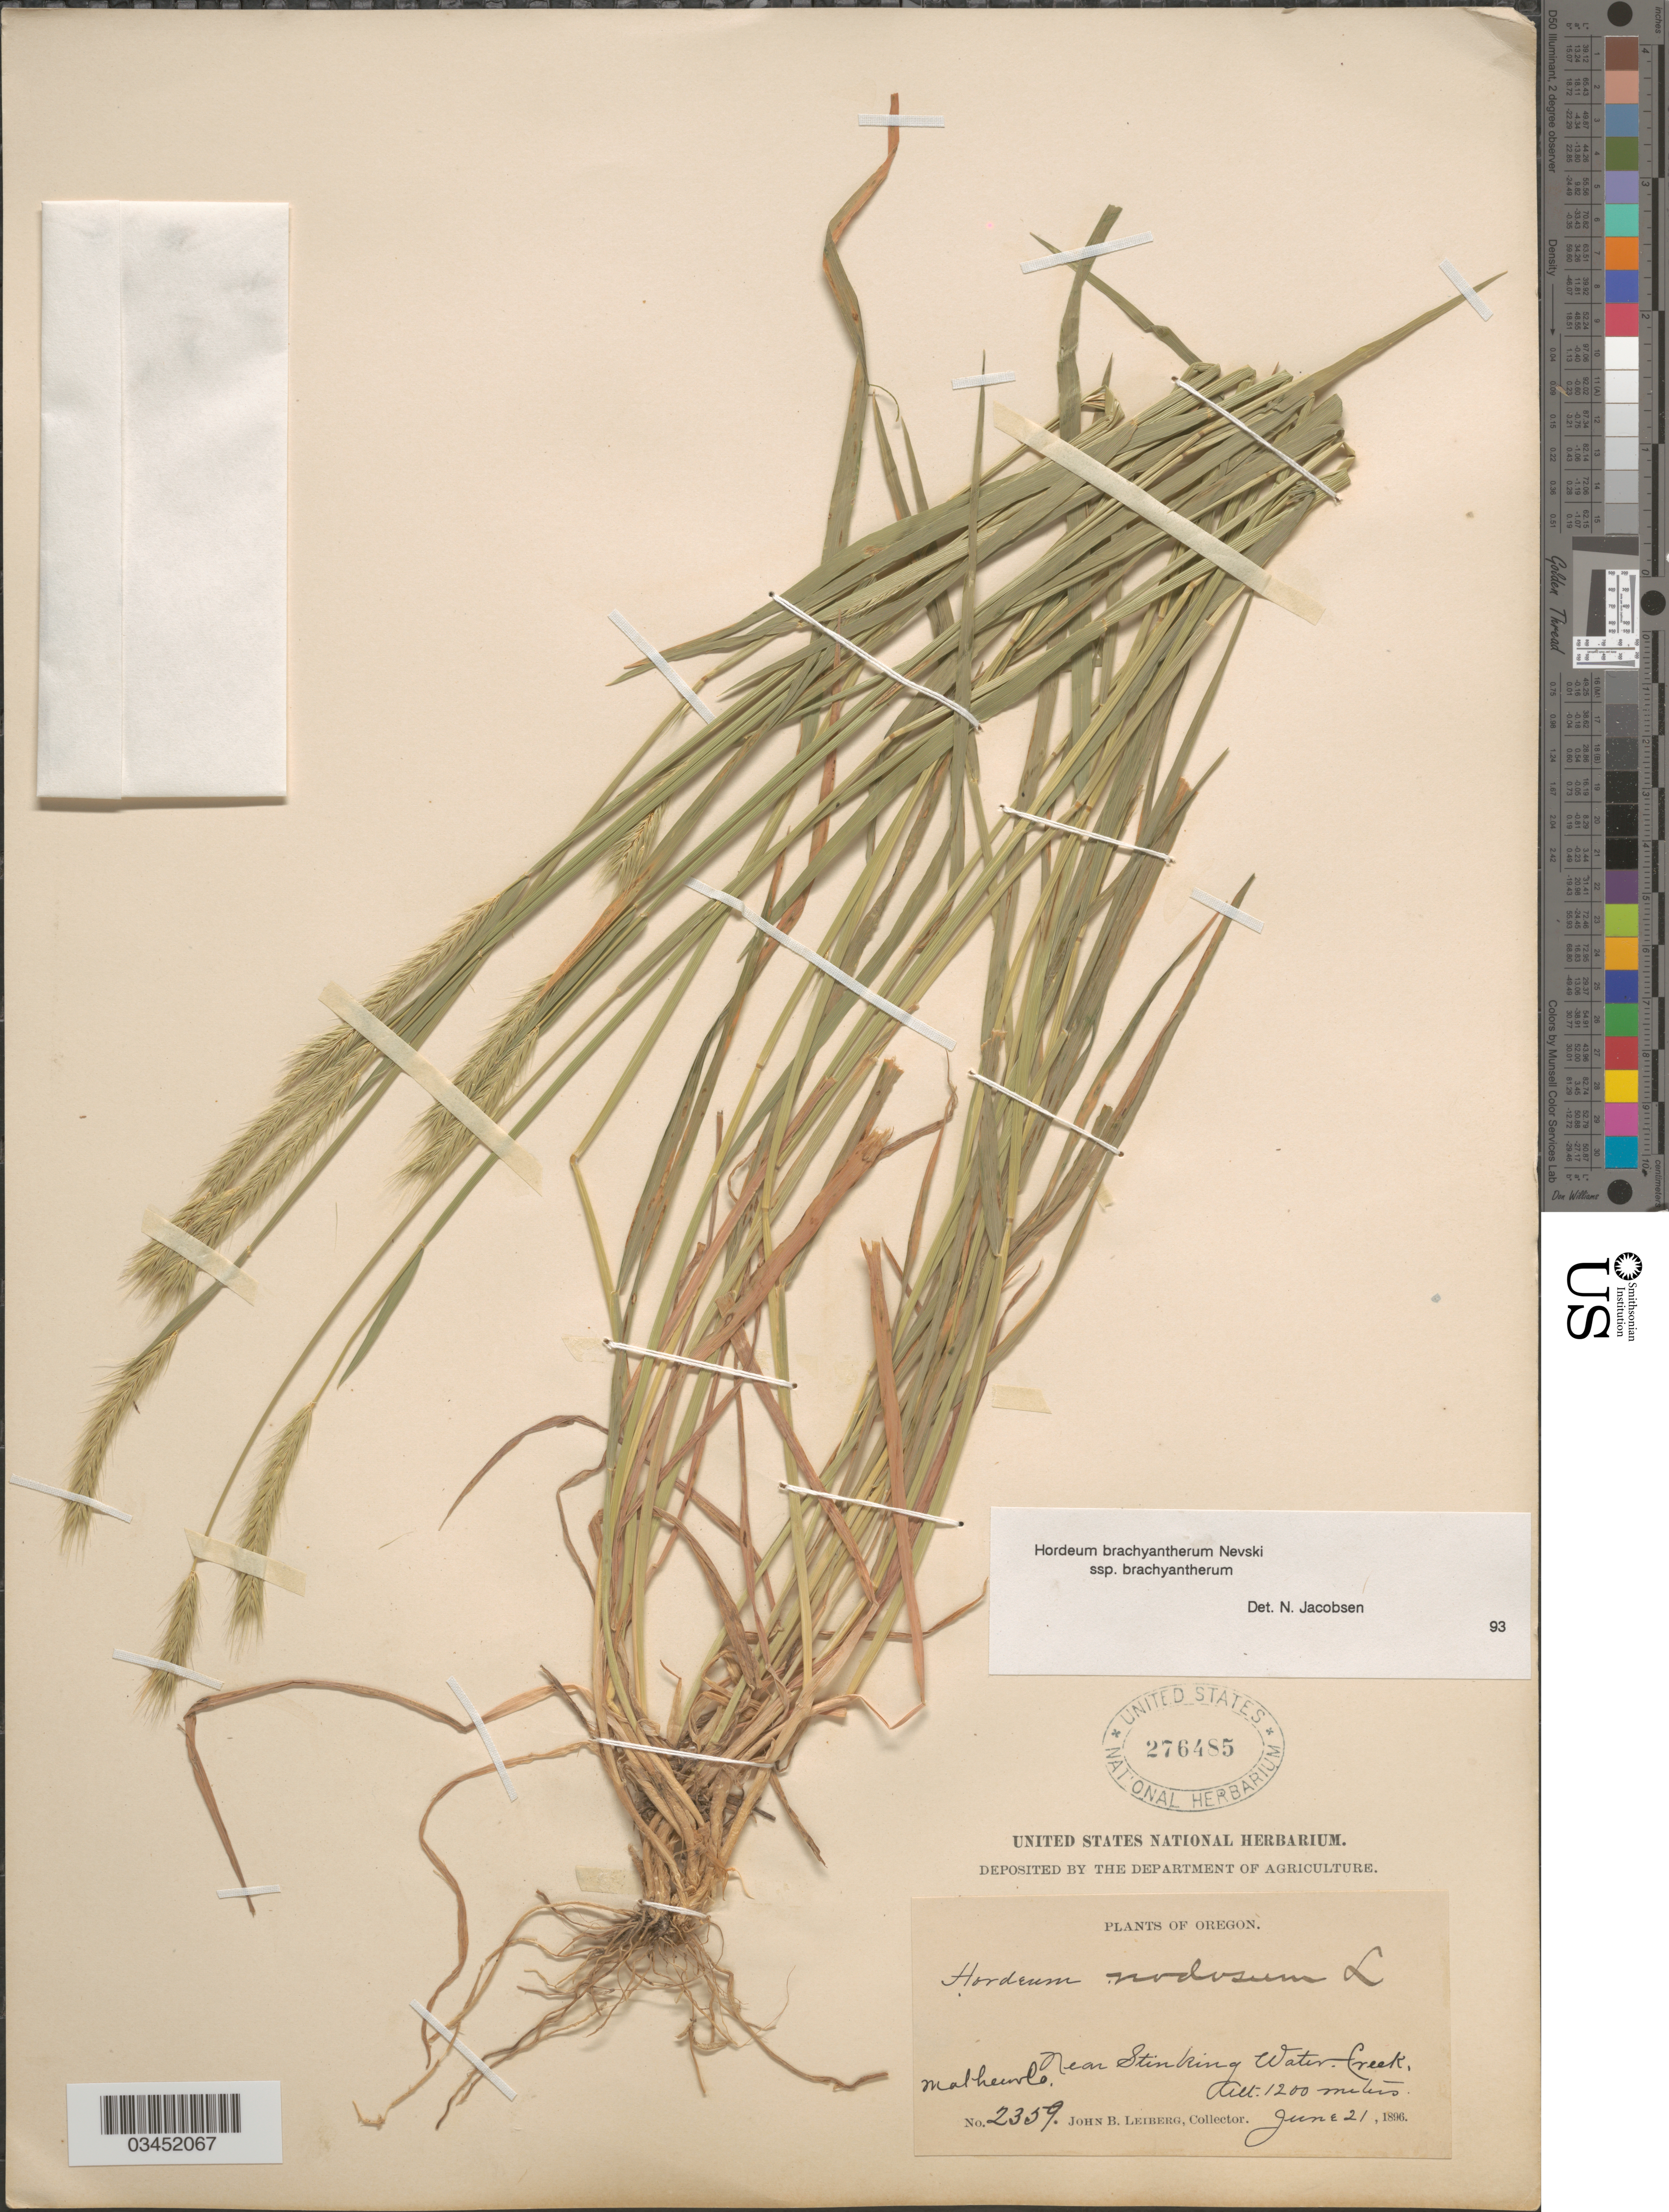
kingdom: Plantae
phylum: Tracheophyta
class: Liliopsida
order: Poales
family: Poaceae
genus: Hordeum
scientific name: Hordeum brachyantherum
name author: Nevski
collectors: J. B. Leiberg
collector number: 2359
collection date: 1896-06-21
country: United States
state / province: Oregon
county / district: Malheur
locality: Near Stinking Water. Creek, Malheur Co.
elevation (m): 1200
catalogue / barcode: US 276485